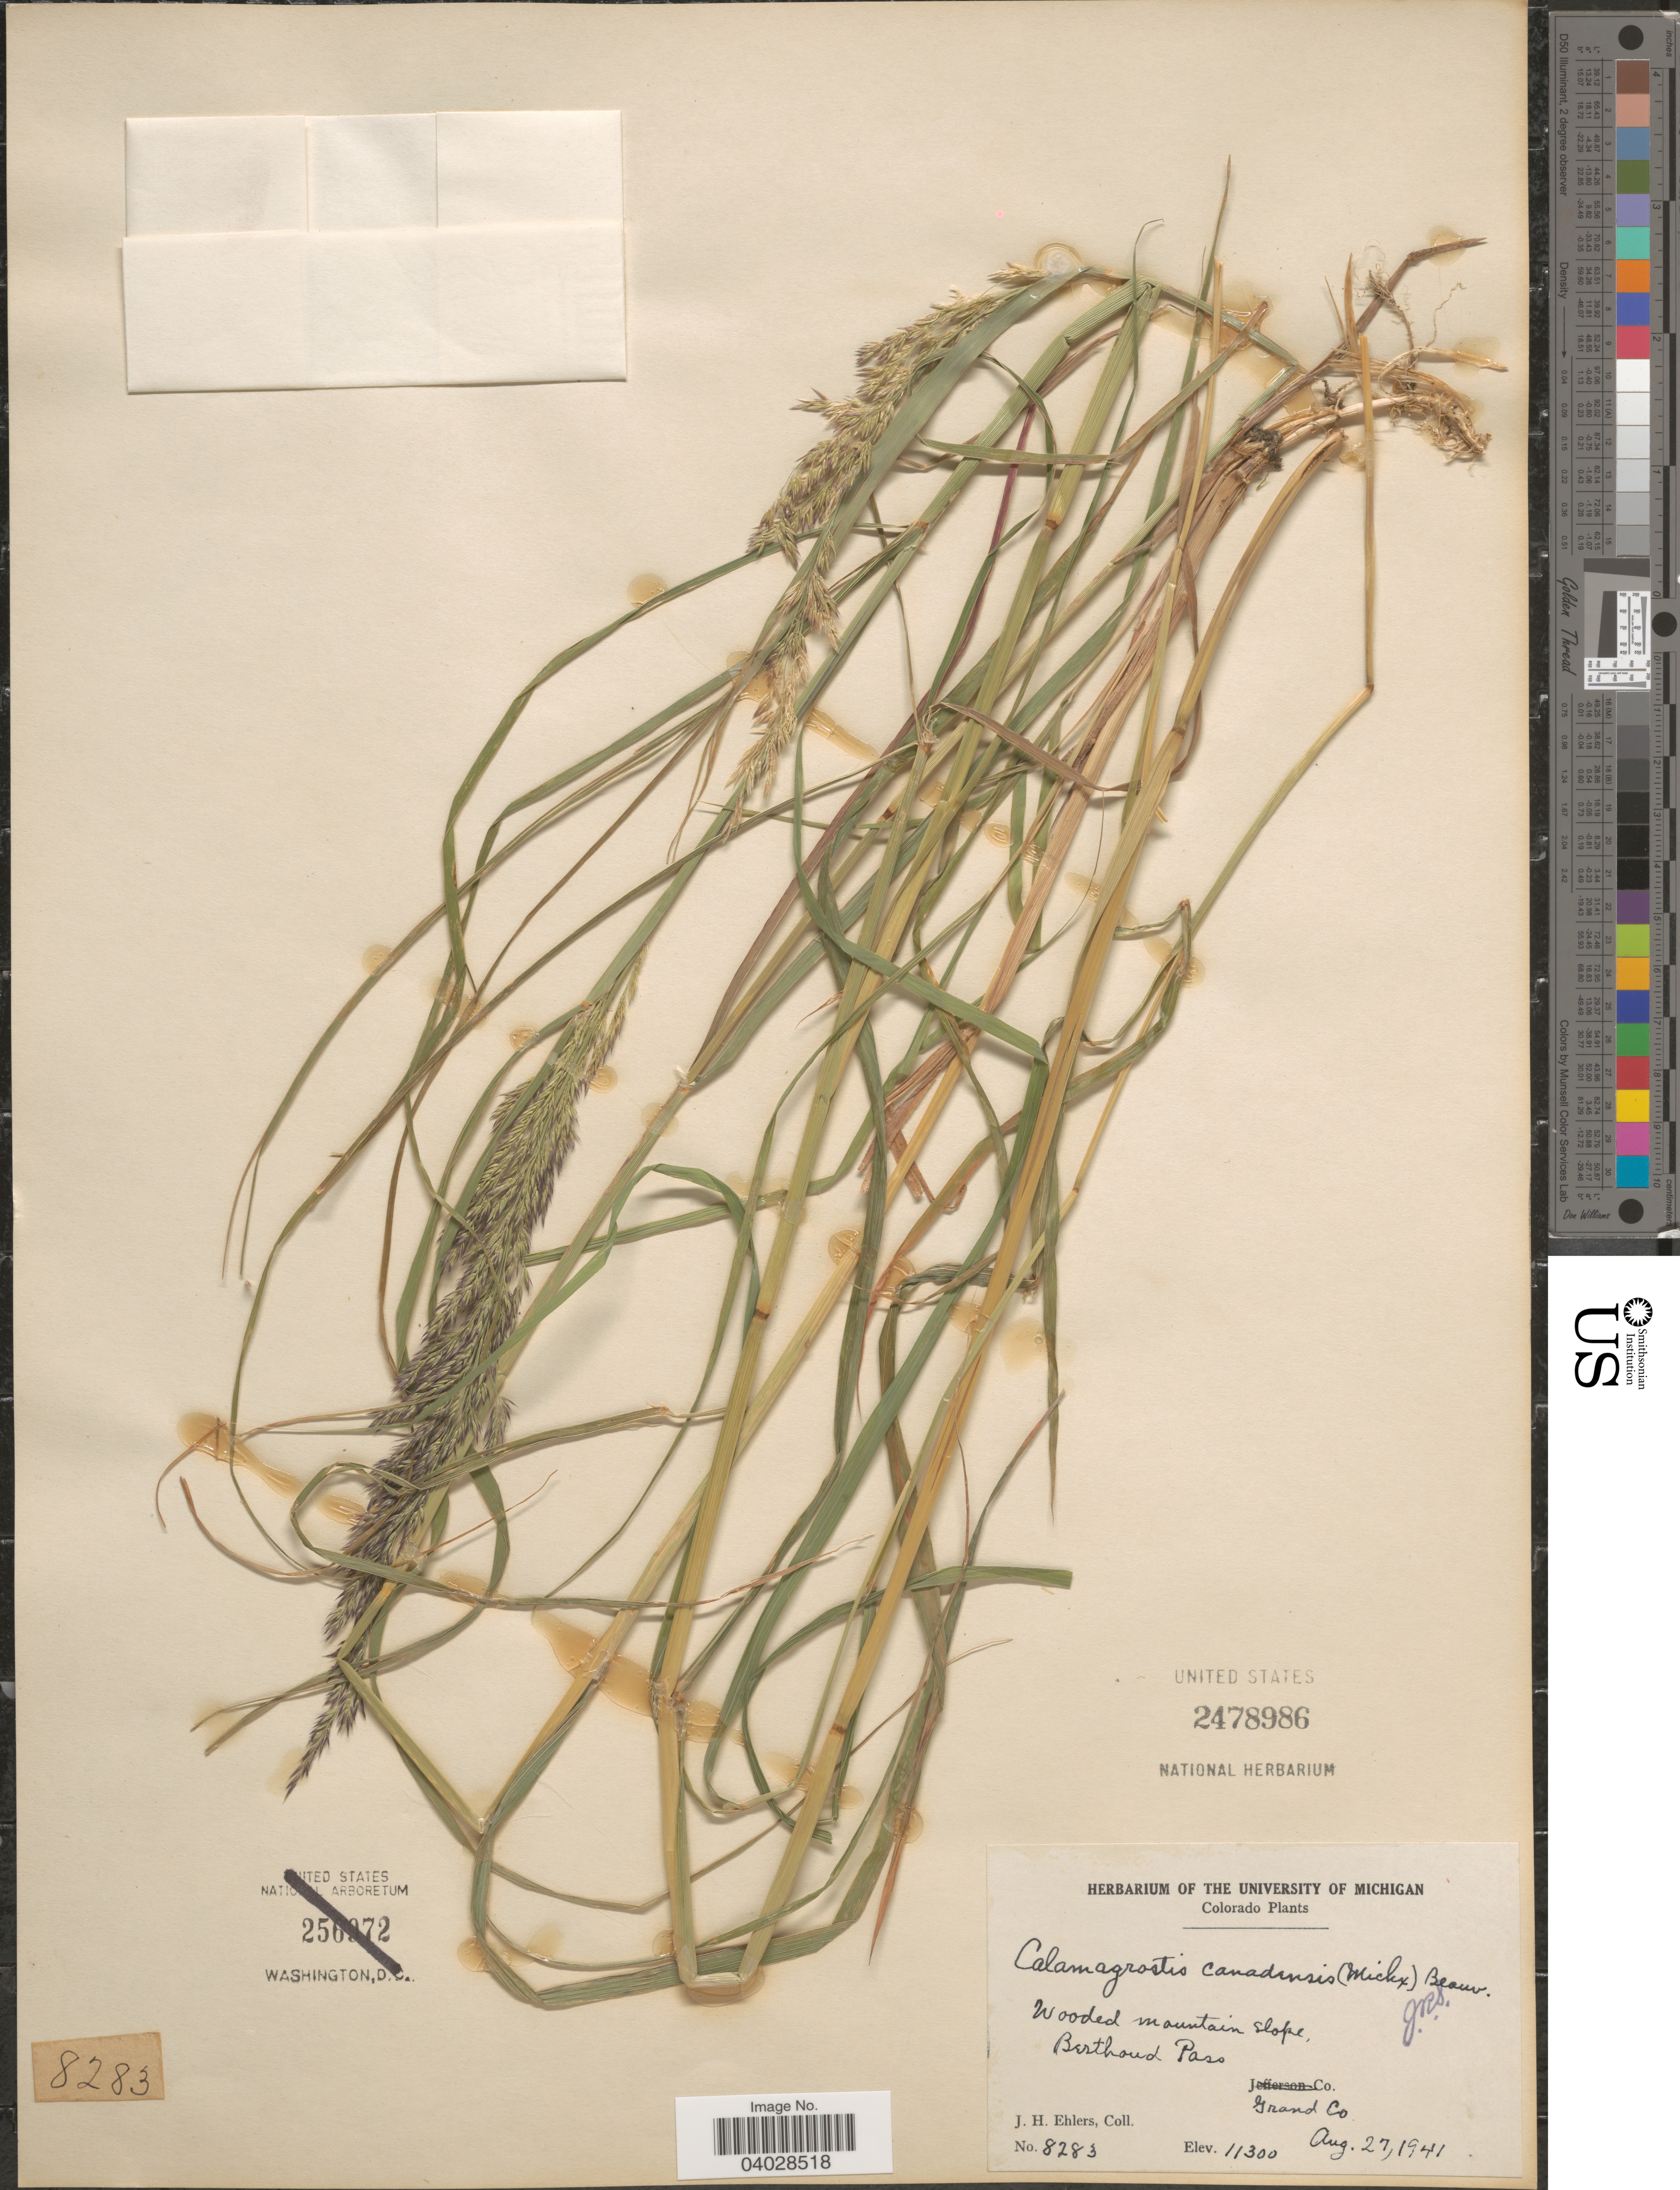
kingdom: Plantae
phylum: Tracheophyta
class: Liliopsida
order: Poales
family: Poaceae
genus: Calamagrostis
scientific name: Calamagrostis canadensis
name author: (Michx.) P. Beauv.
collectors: J. H. Ehlers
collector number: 8283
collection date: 1941-08-27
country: United States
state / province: Colorado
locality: Wooded mountain slope, Berthoud Pass, Grand Co.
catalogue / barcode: US 2478986